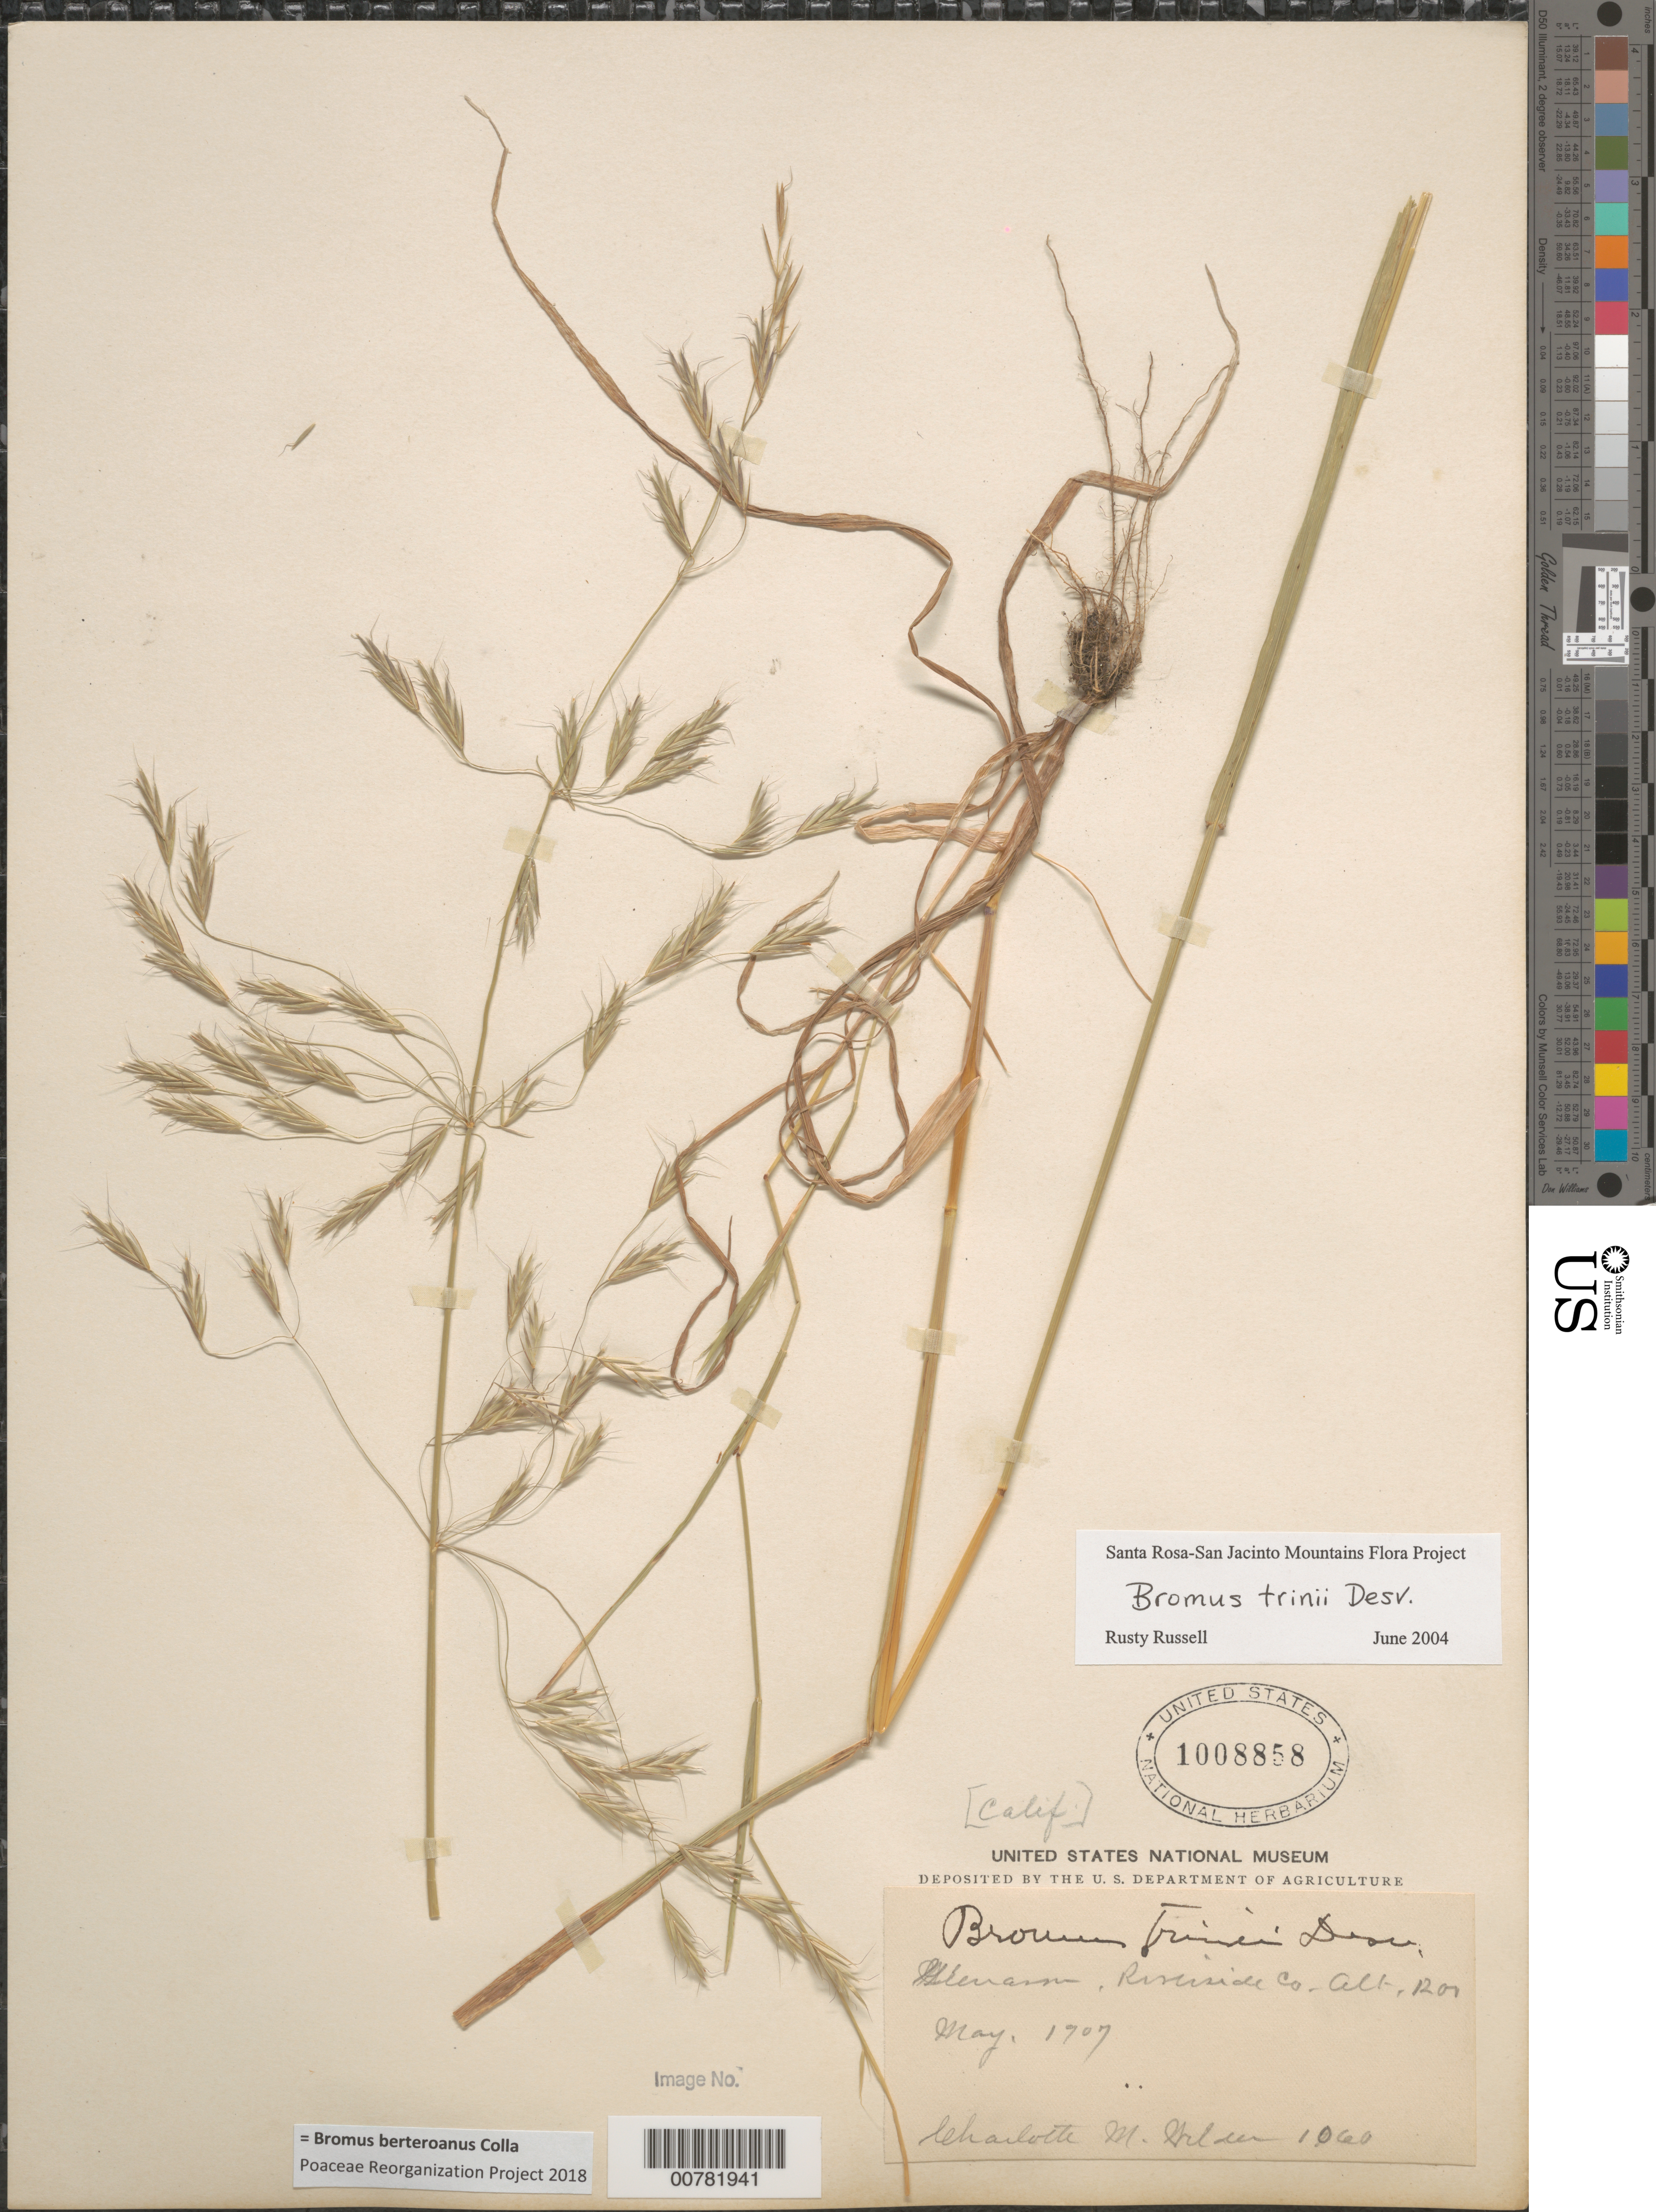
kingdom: Plantae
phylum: Tracheophyta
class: Liliopsida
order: Poales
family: Poaceae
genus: Bromus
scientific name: Bromus berteroanus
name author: Colla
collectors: C. Wilder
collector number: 1060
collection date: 1907-05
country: United States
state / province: California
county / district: Riverside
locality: Glenavon, Riverside Co.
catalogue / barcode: US 1008858